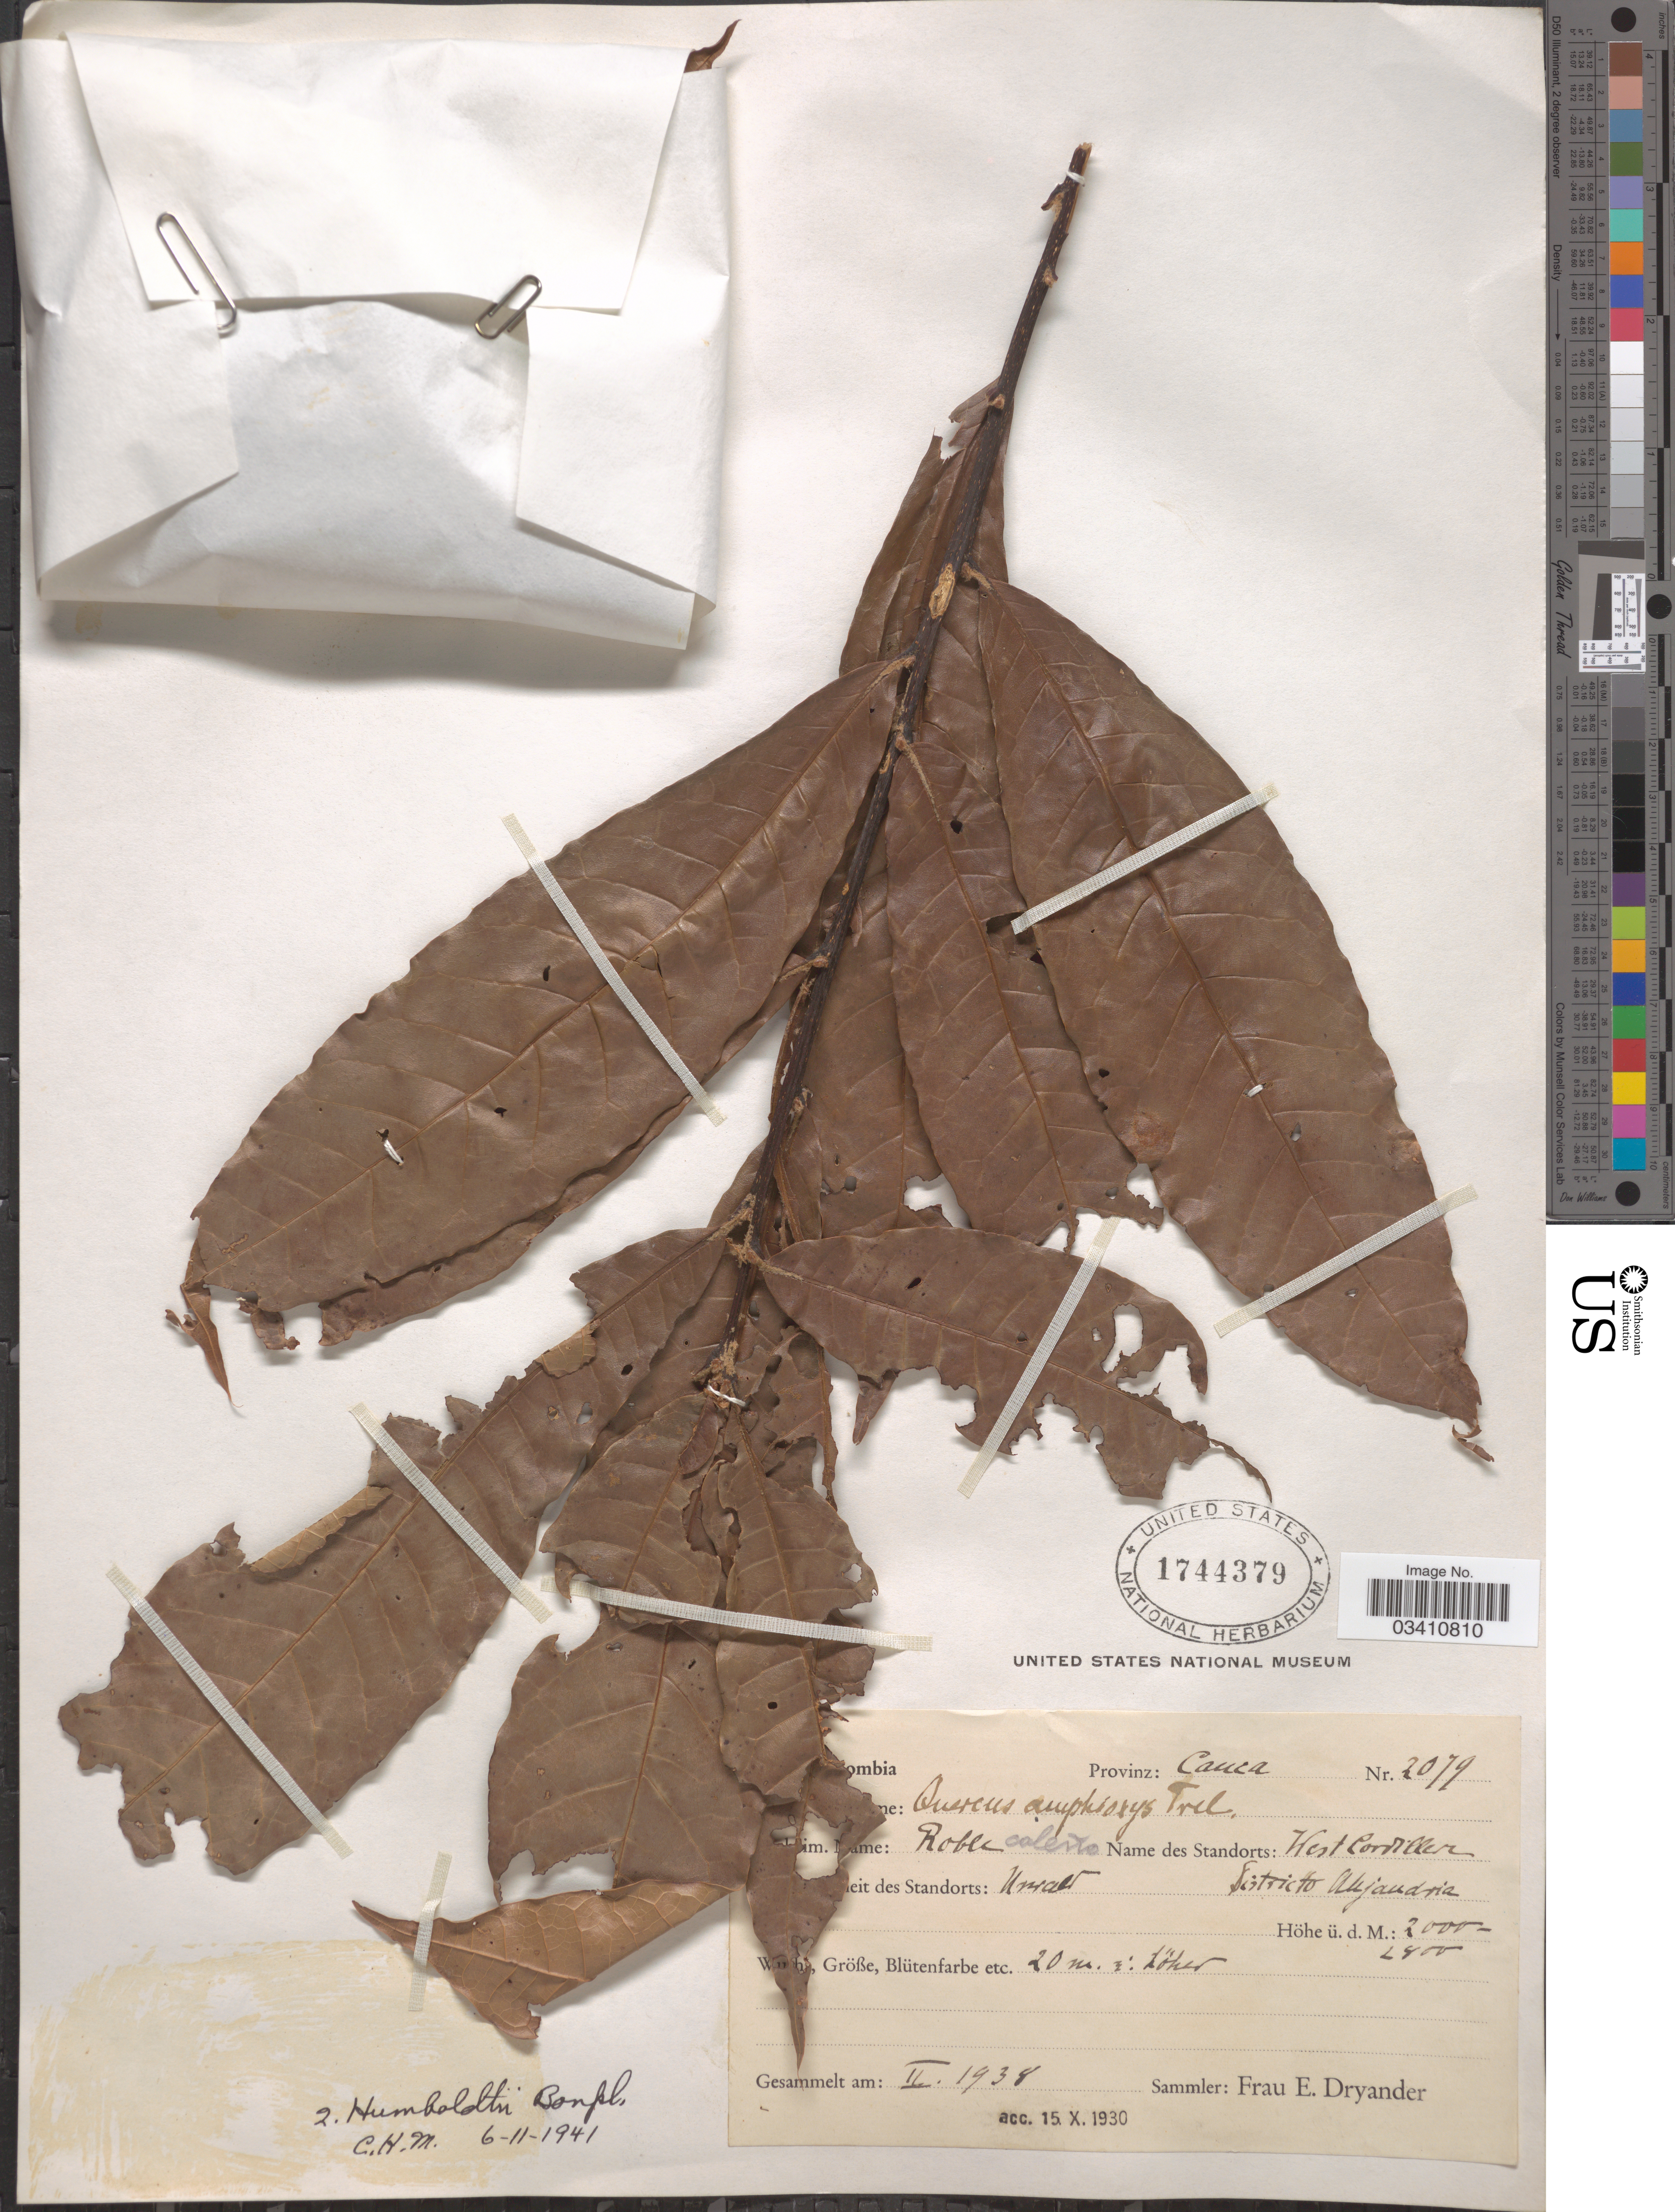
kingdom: Plantae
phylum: Tracheophyta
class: Magnoliopsida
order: Fagales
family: Fagaceae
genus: Quercus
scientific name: Quercus humboldtii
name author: Bonpl.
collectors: F. Dryander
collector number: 2079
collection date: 1938-02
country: Colombia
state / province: Cauca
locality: West Cordillera. Districto Alejandria. Urwald.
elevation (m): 2000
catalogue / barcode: US 1744379